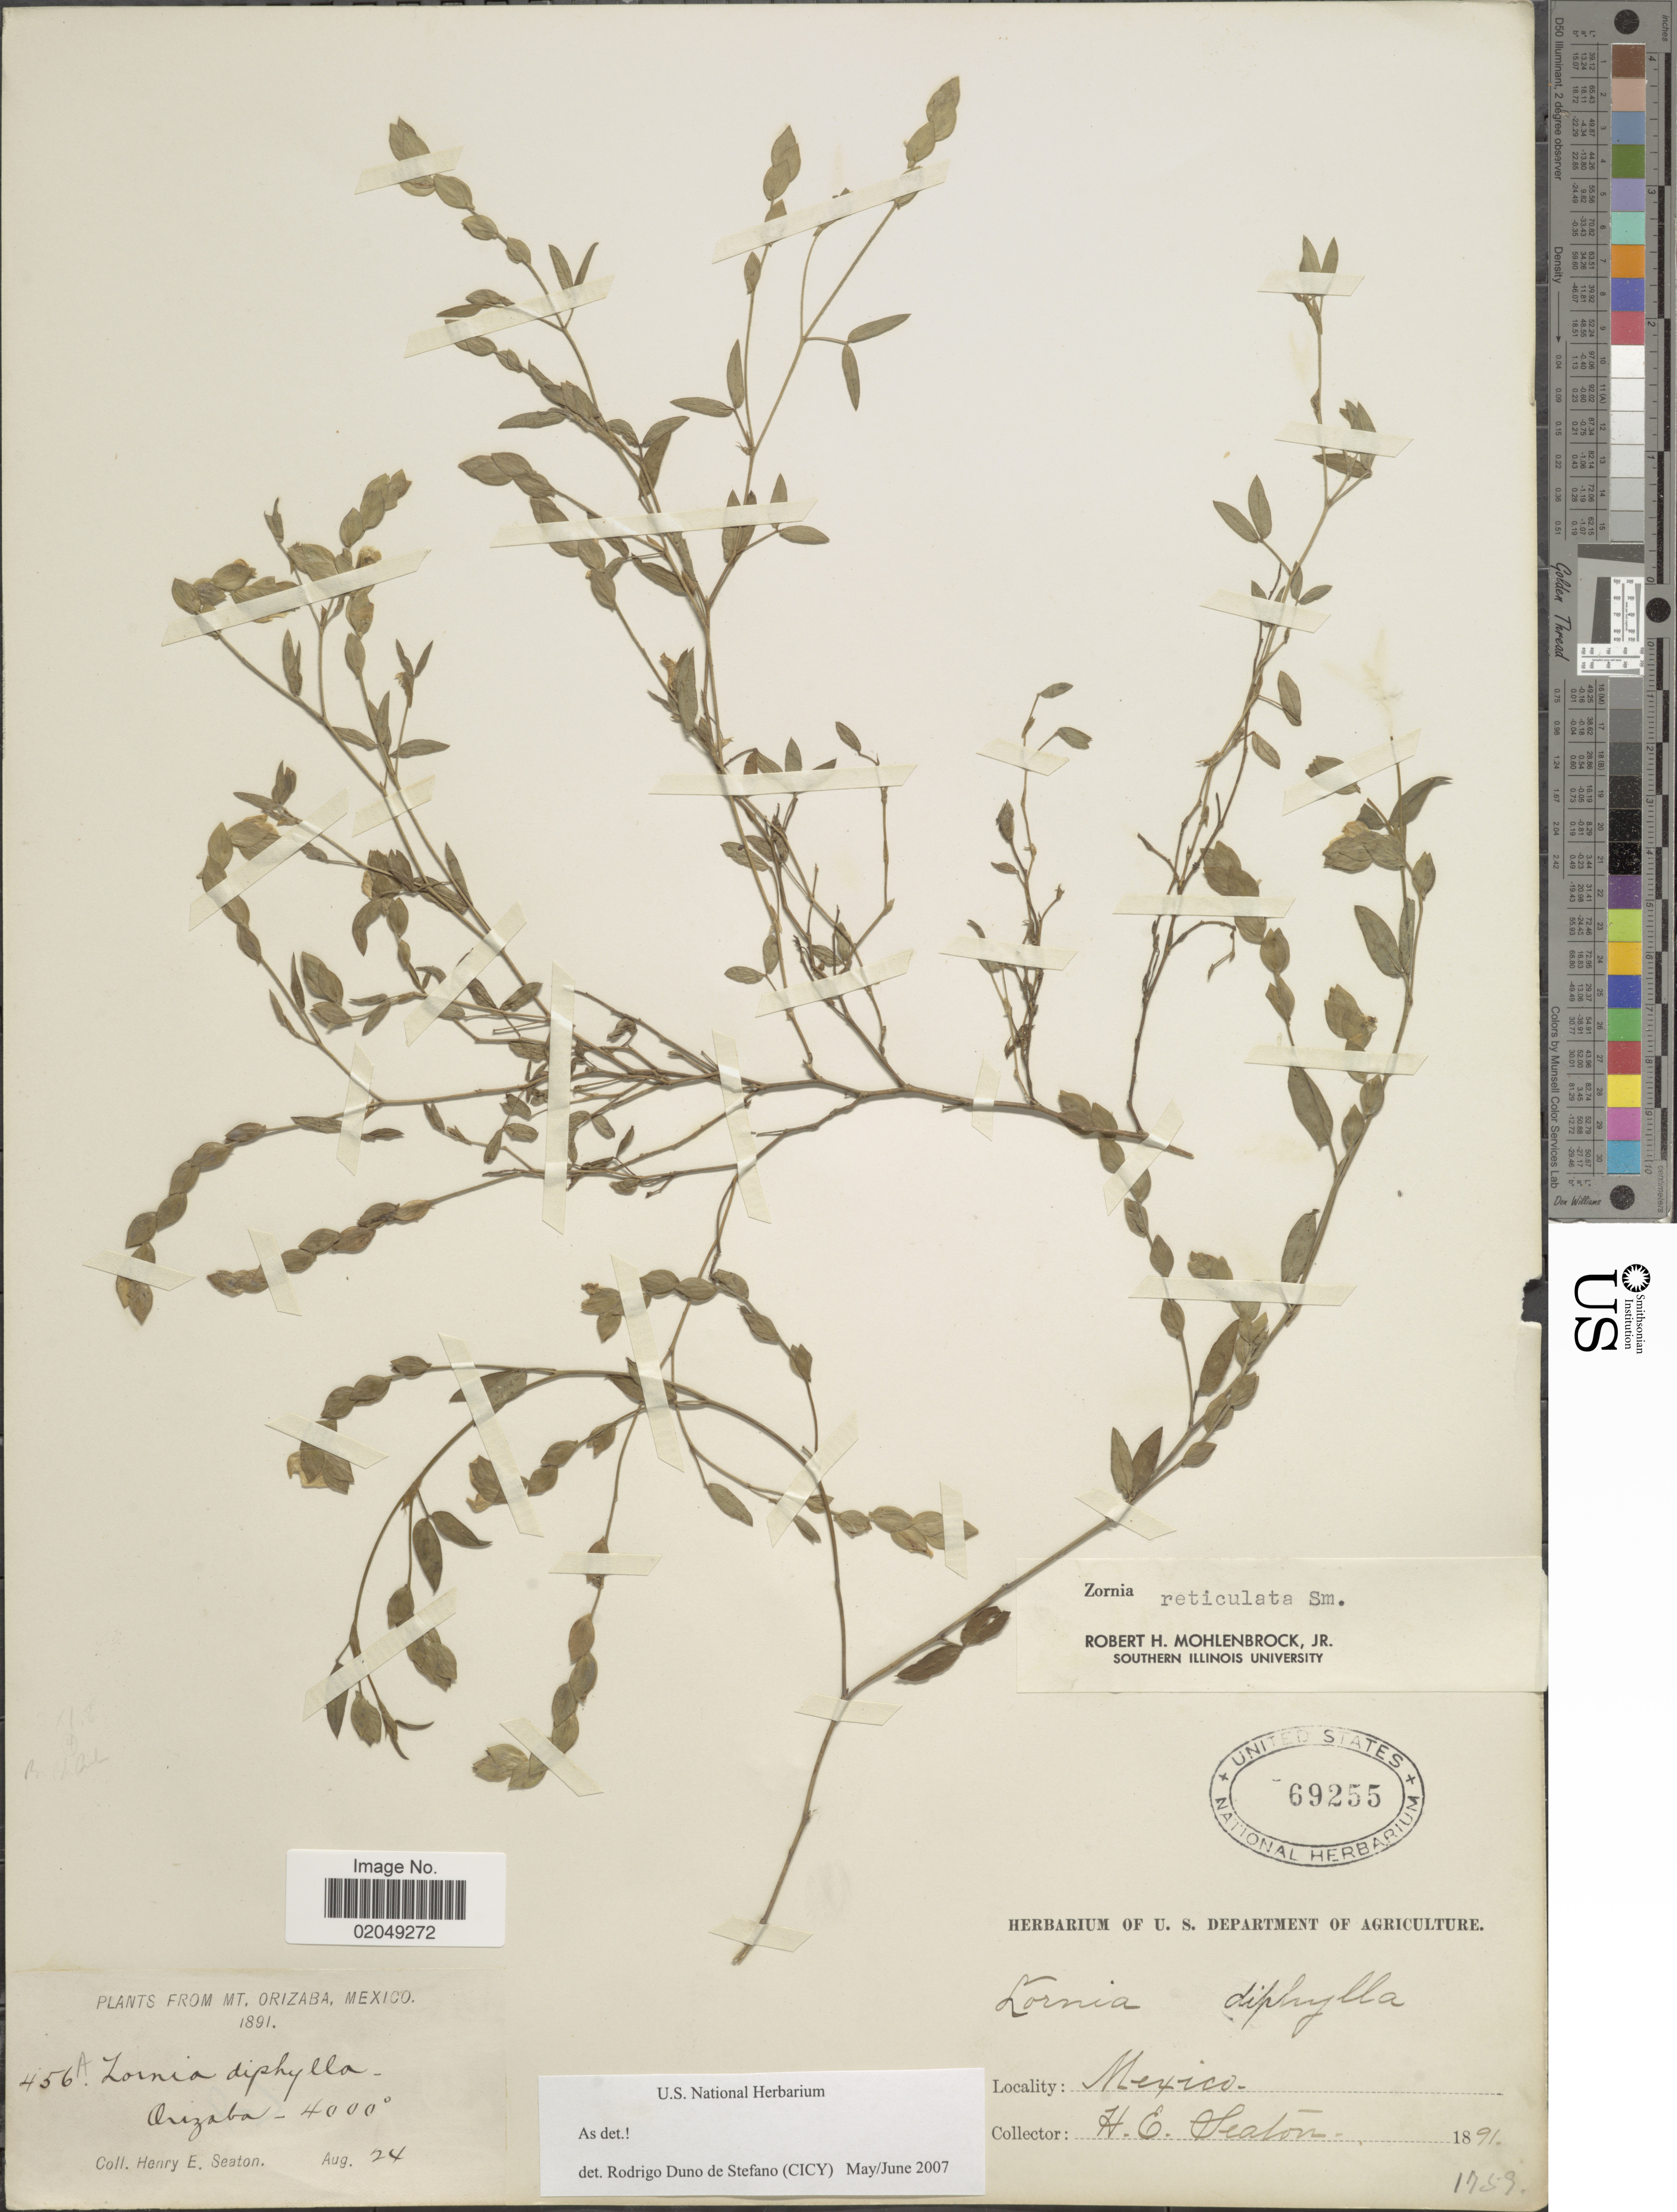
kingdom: Plantae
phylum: Tracheophyta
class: Magnoliopsida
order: Fabales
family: Fabaceae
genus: Zornia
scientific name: Zornia reticulata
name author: Sm.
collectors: H. E. Seaton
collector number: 456A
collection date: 1891-08-24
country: Mexico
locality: Mt. Orizaba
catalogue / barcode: US 69255